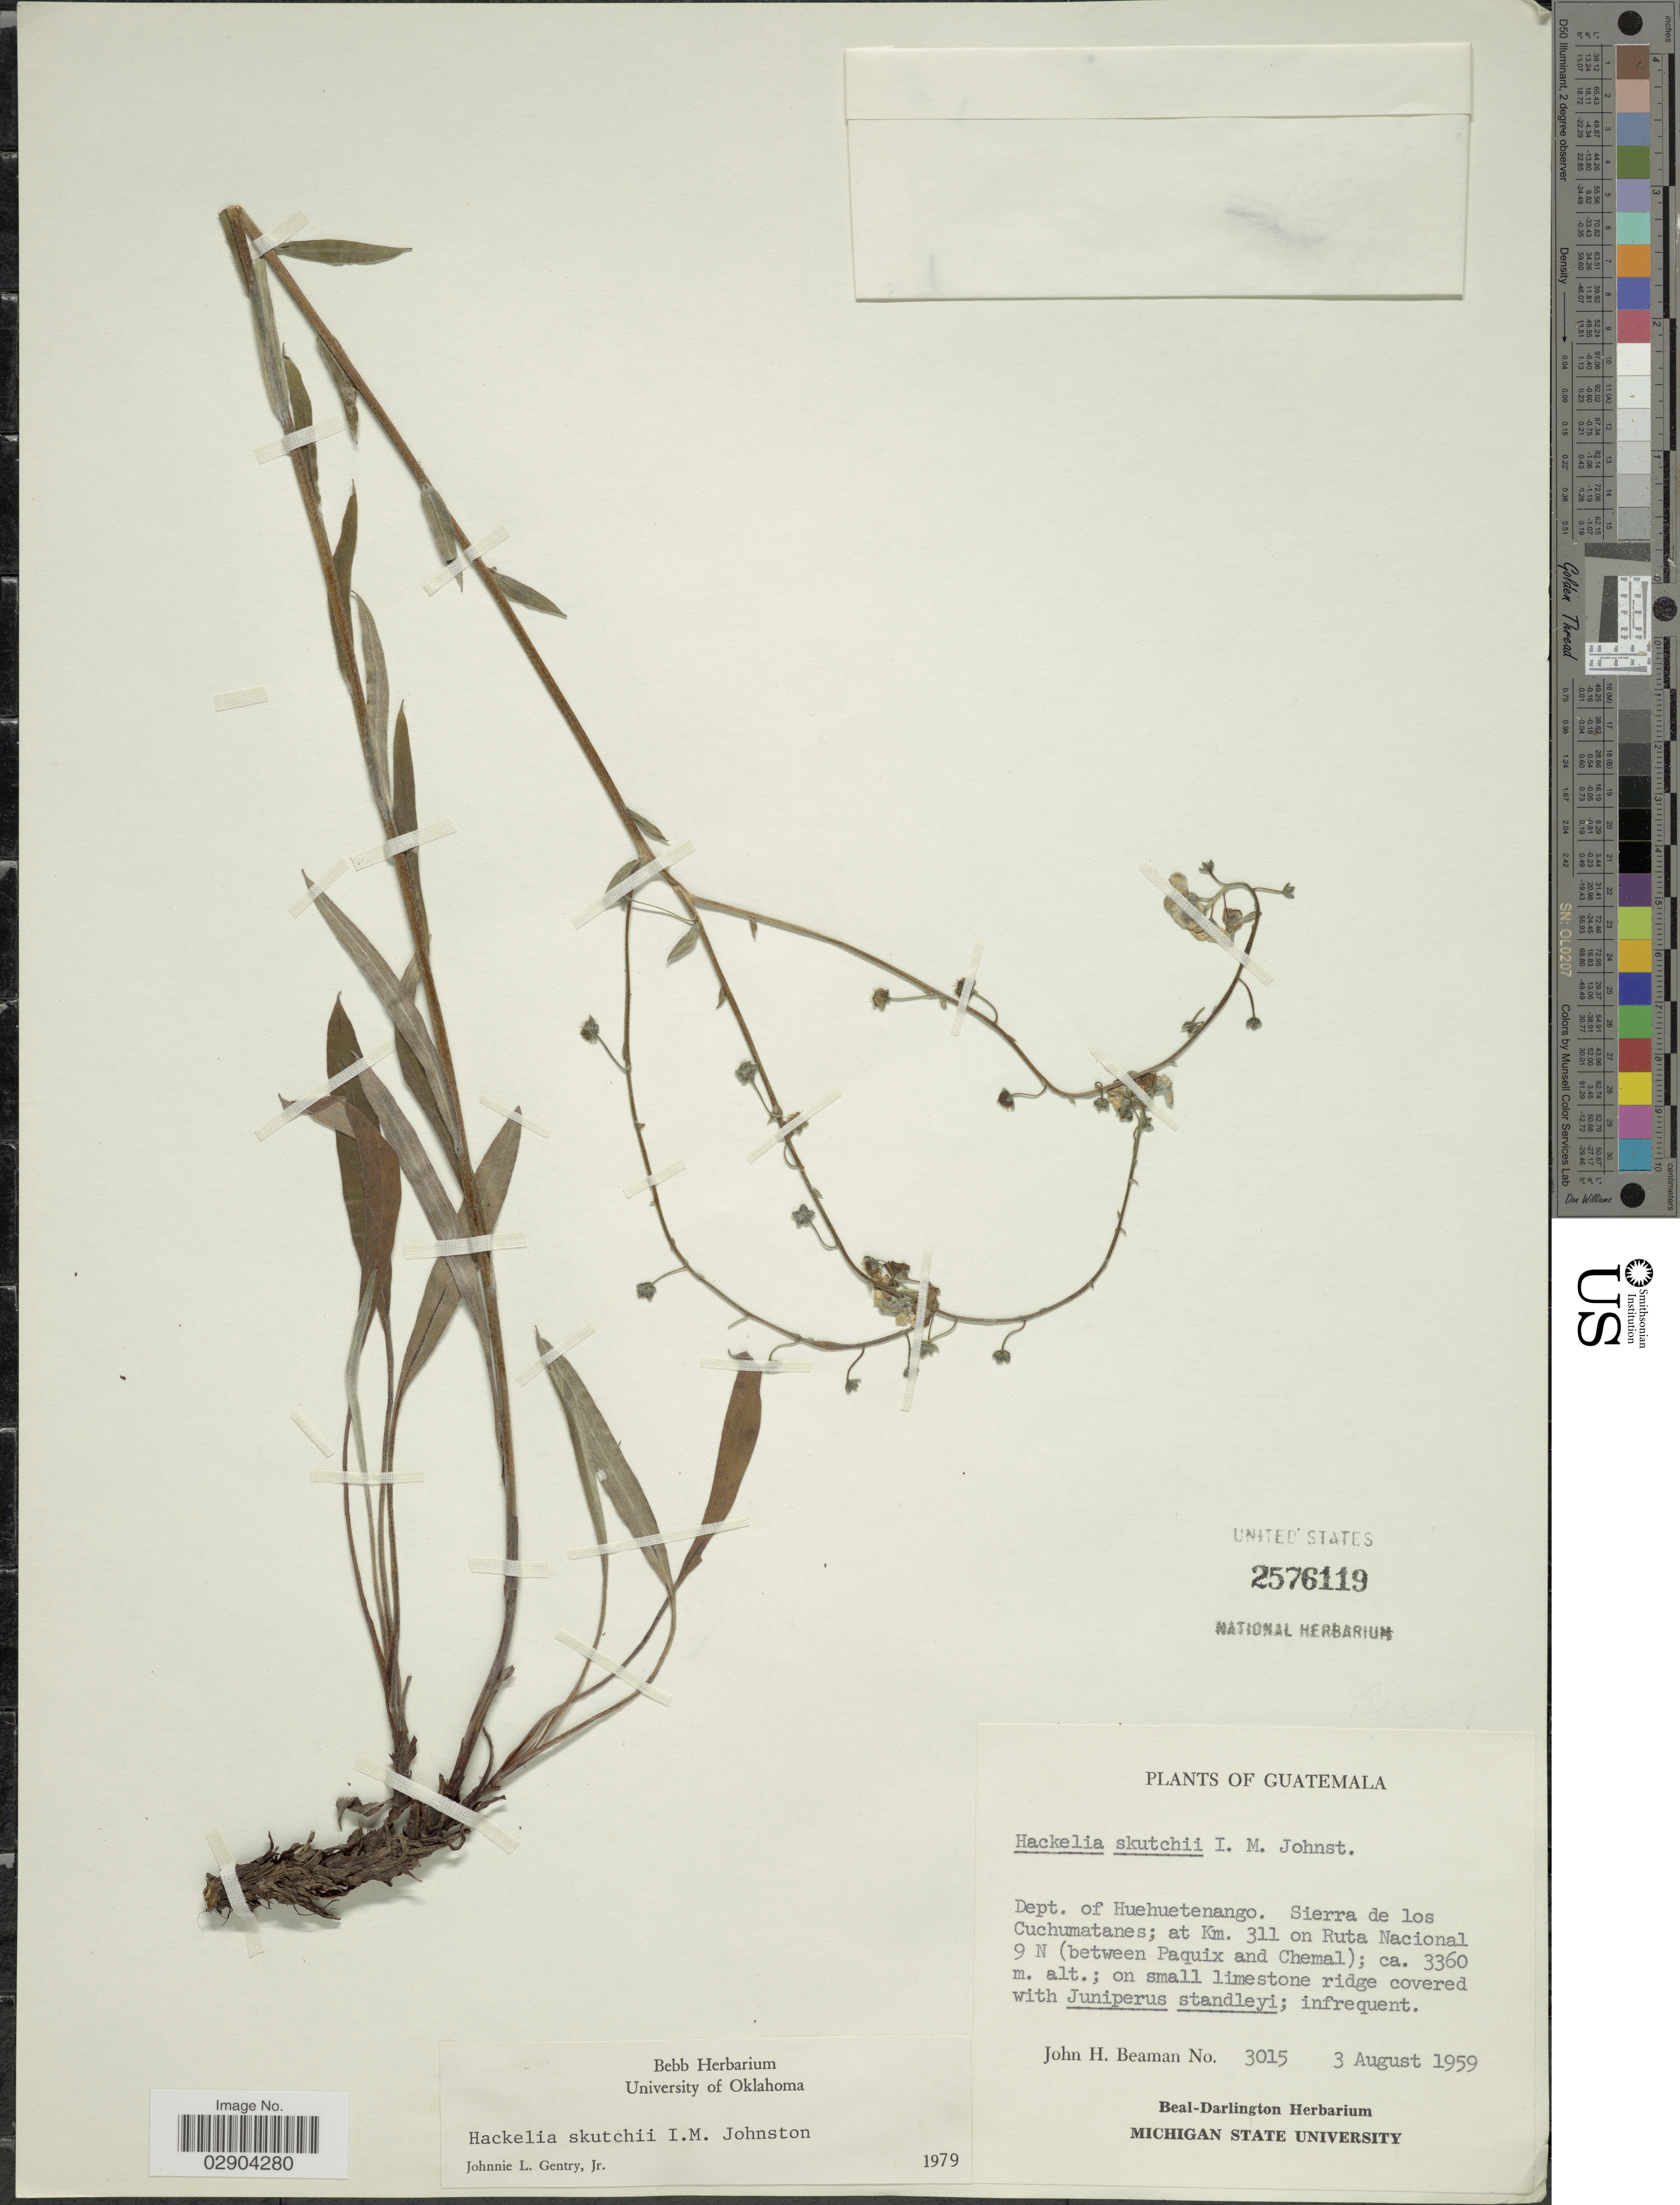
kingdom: Plantae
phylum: Tracheophyta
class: Magnoliopsida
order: Boraginales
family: Boraginaceae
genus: Hackelia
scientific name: Hackelia skutchii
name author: I.M. Johnst.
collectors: J. H. Beaman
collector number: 3015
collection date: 1959-08-03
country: Guatemala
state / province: Huehuetenango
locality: Dept. of Huehuetenango. Sierra de los Cuchumatanes; at Km. 311 on Ruta Nacional 9 N (between Paquix and Chemal).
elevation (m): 3360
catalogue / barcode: US 2576119